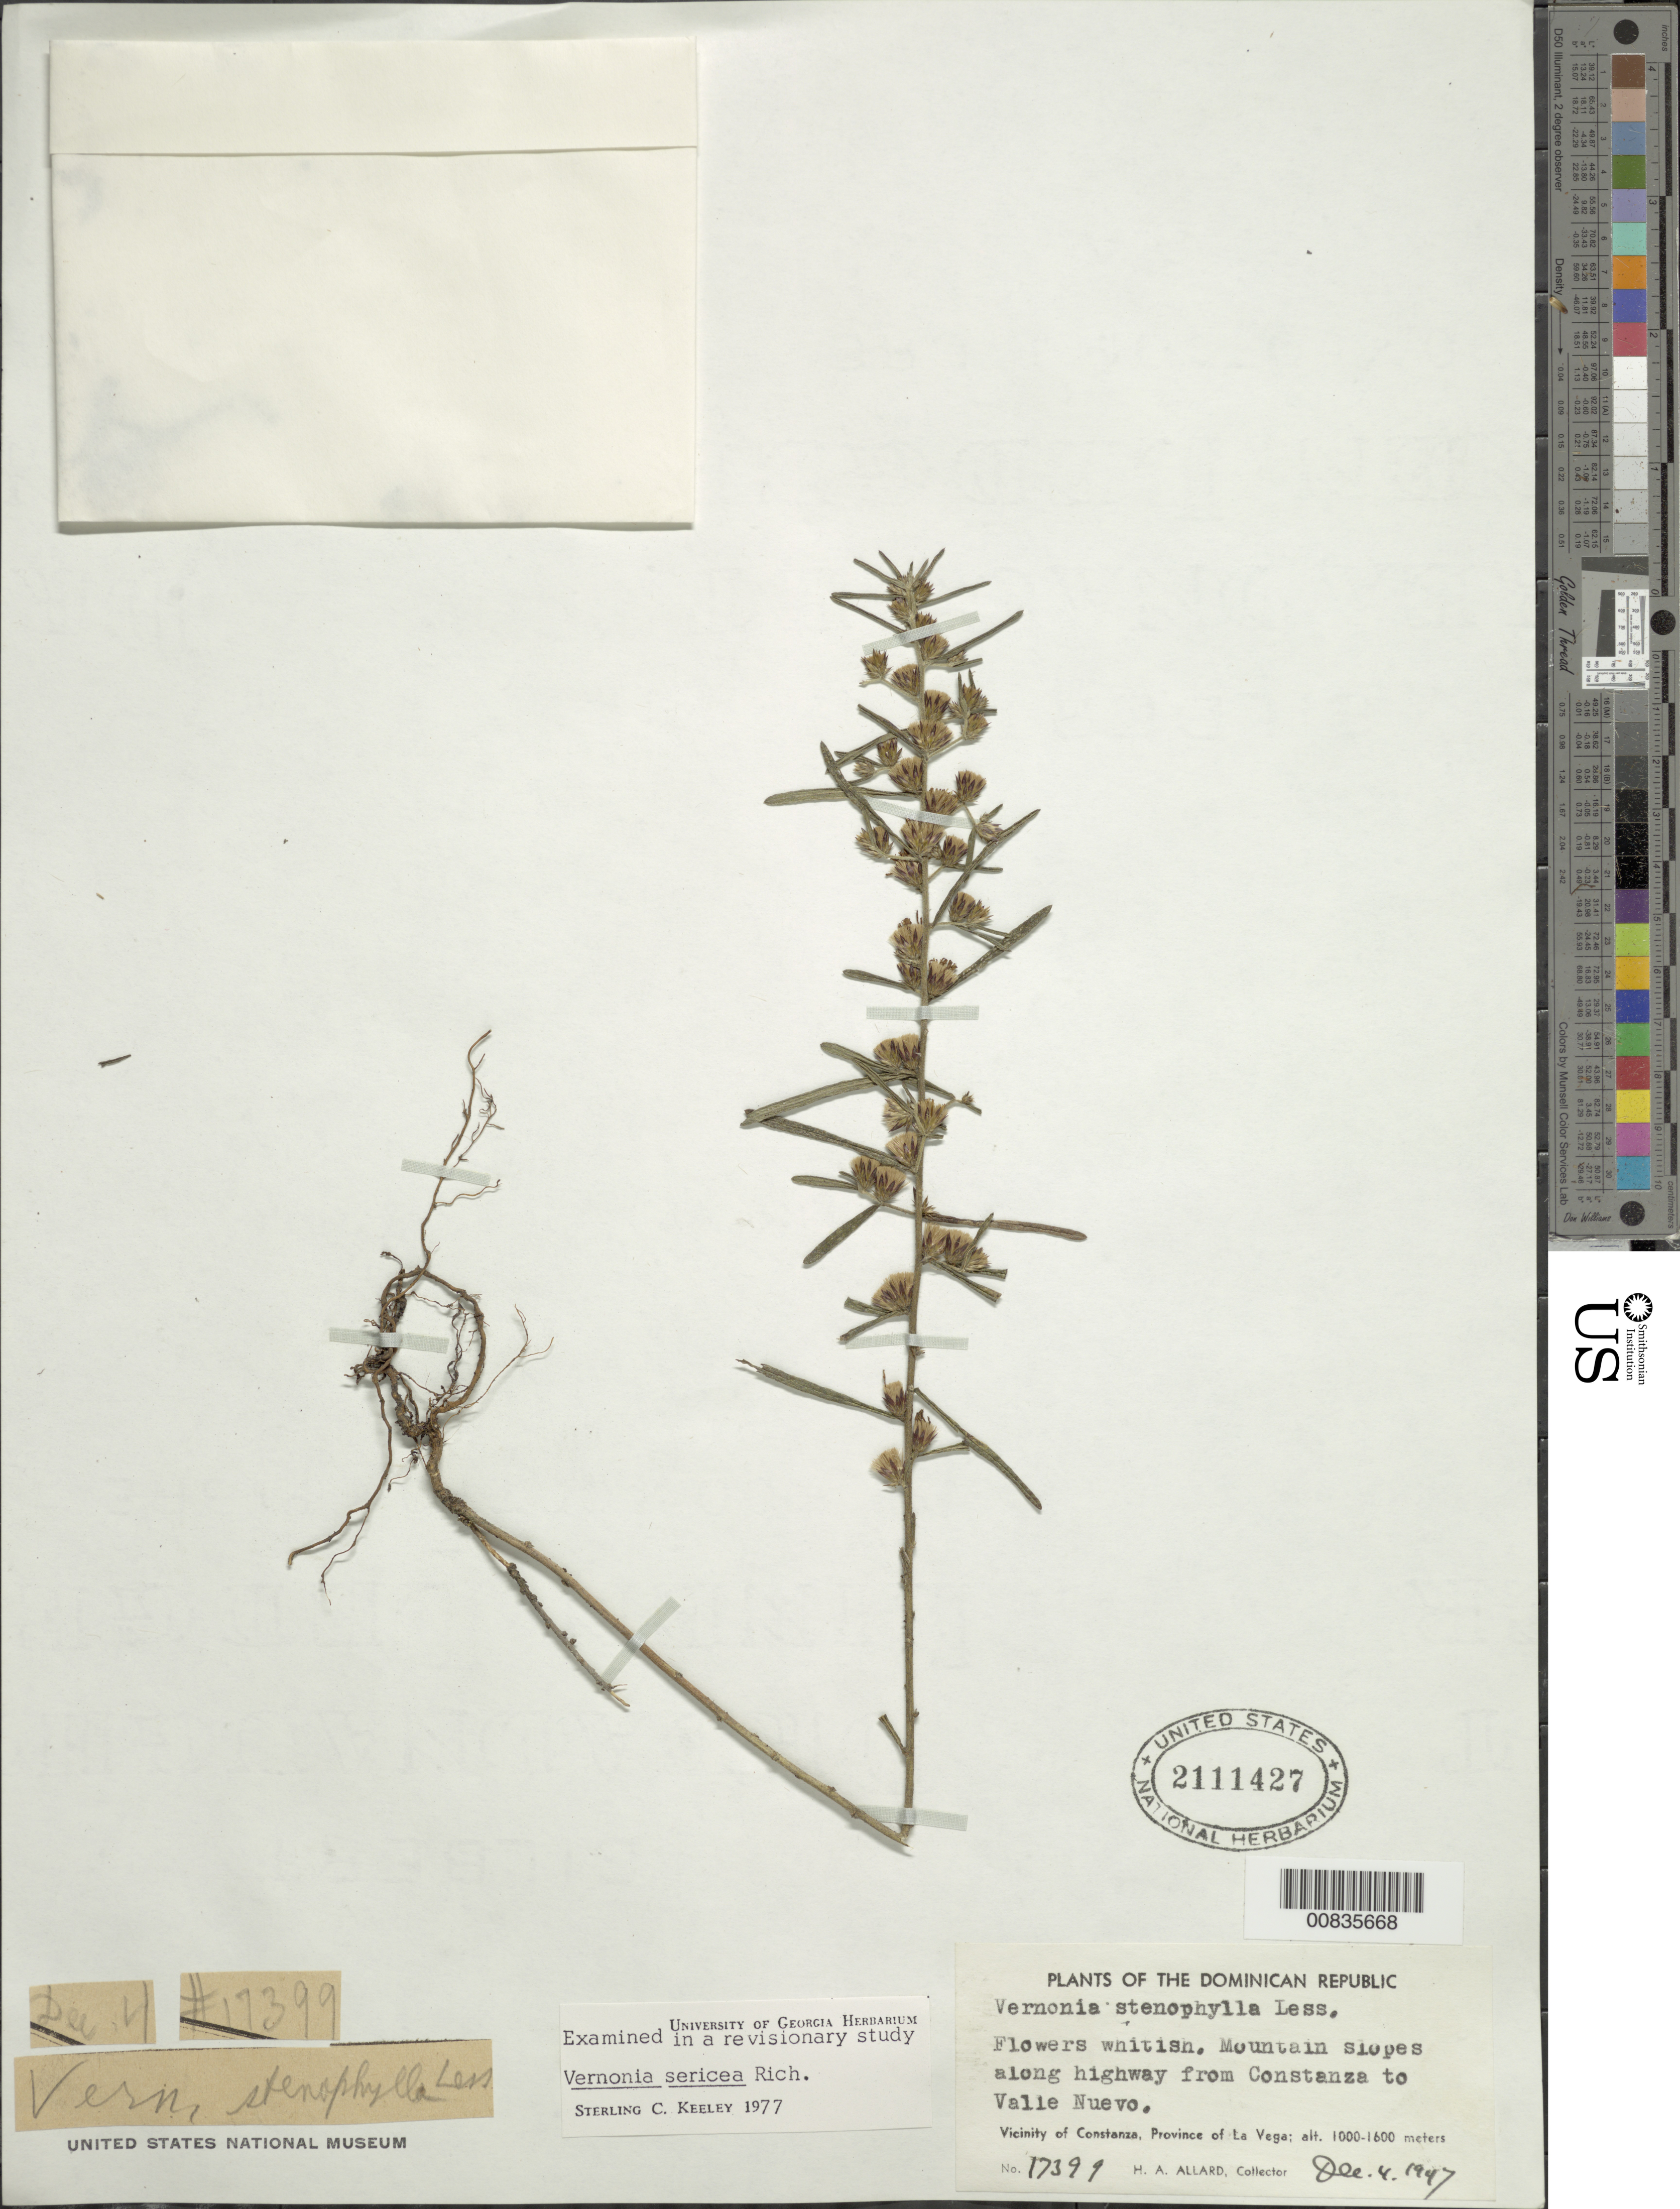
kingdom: Plantae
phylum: Tracheophyta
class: Magnoliopsida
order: Asterales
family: Asteraceae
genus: Lepidaploa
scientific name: Lepidaploa sericea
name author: (Rich.) H. Rob.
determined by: Keeley, S. C.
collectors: H. A. Allard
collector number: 17399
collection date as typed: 04 Dec 1947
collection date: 1947-12-04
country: Dominican Republic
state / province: La Vega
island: Hispaniola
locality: Vicinity of Constanza, along highway from Constanza to Valle Nuevo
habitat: Mountain slopes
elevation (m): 1000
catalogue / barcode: US 2111427